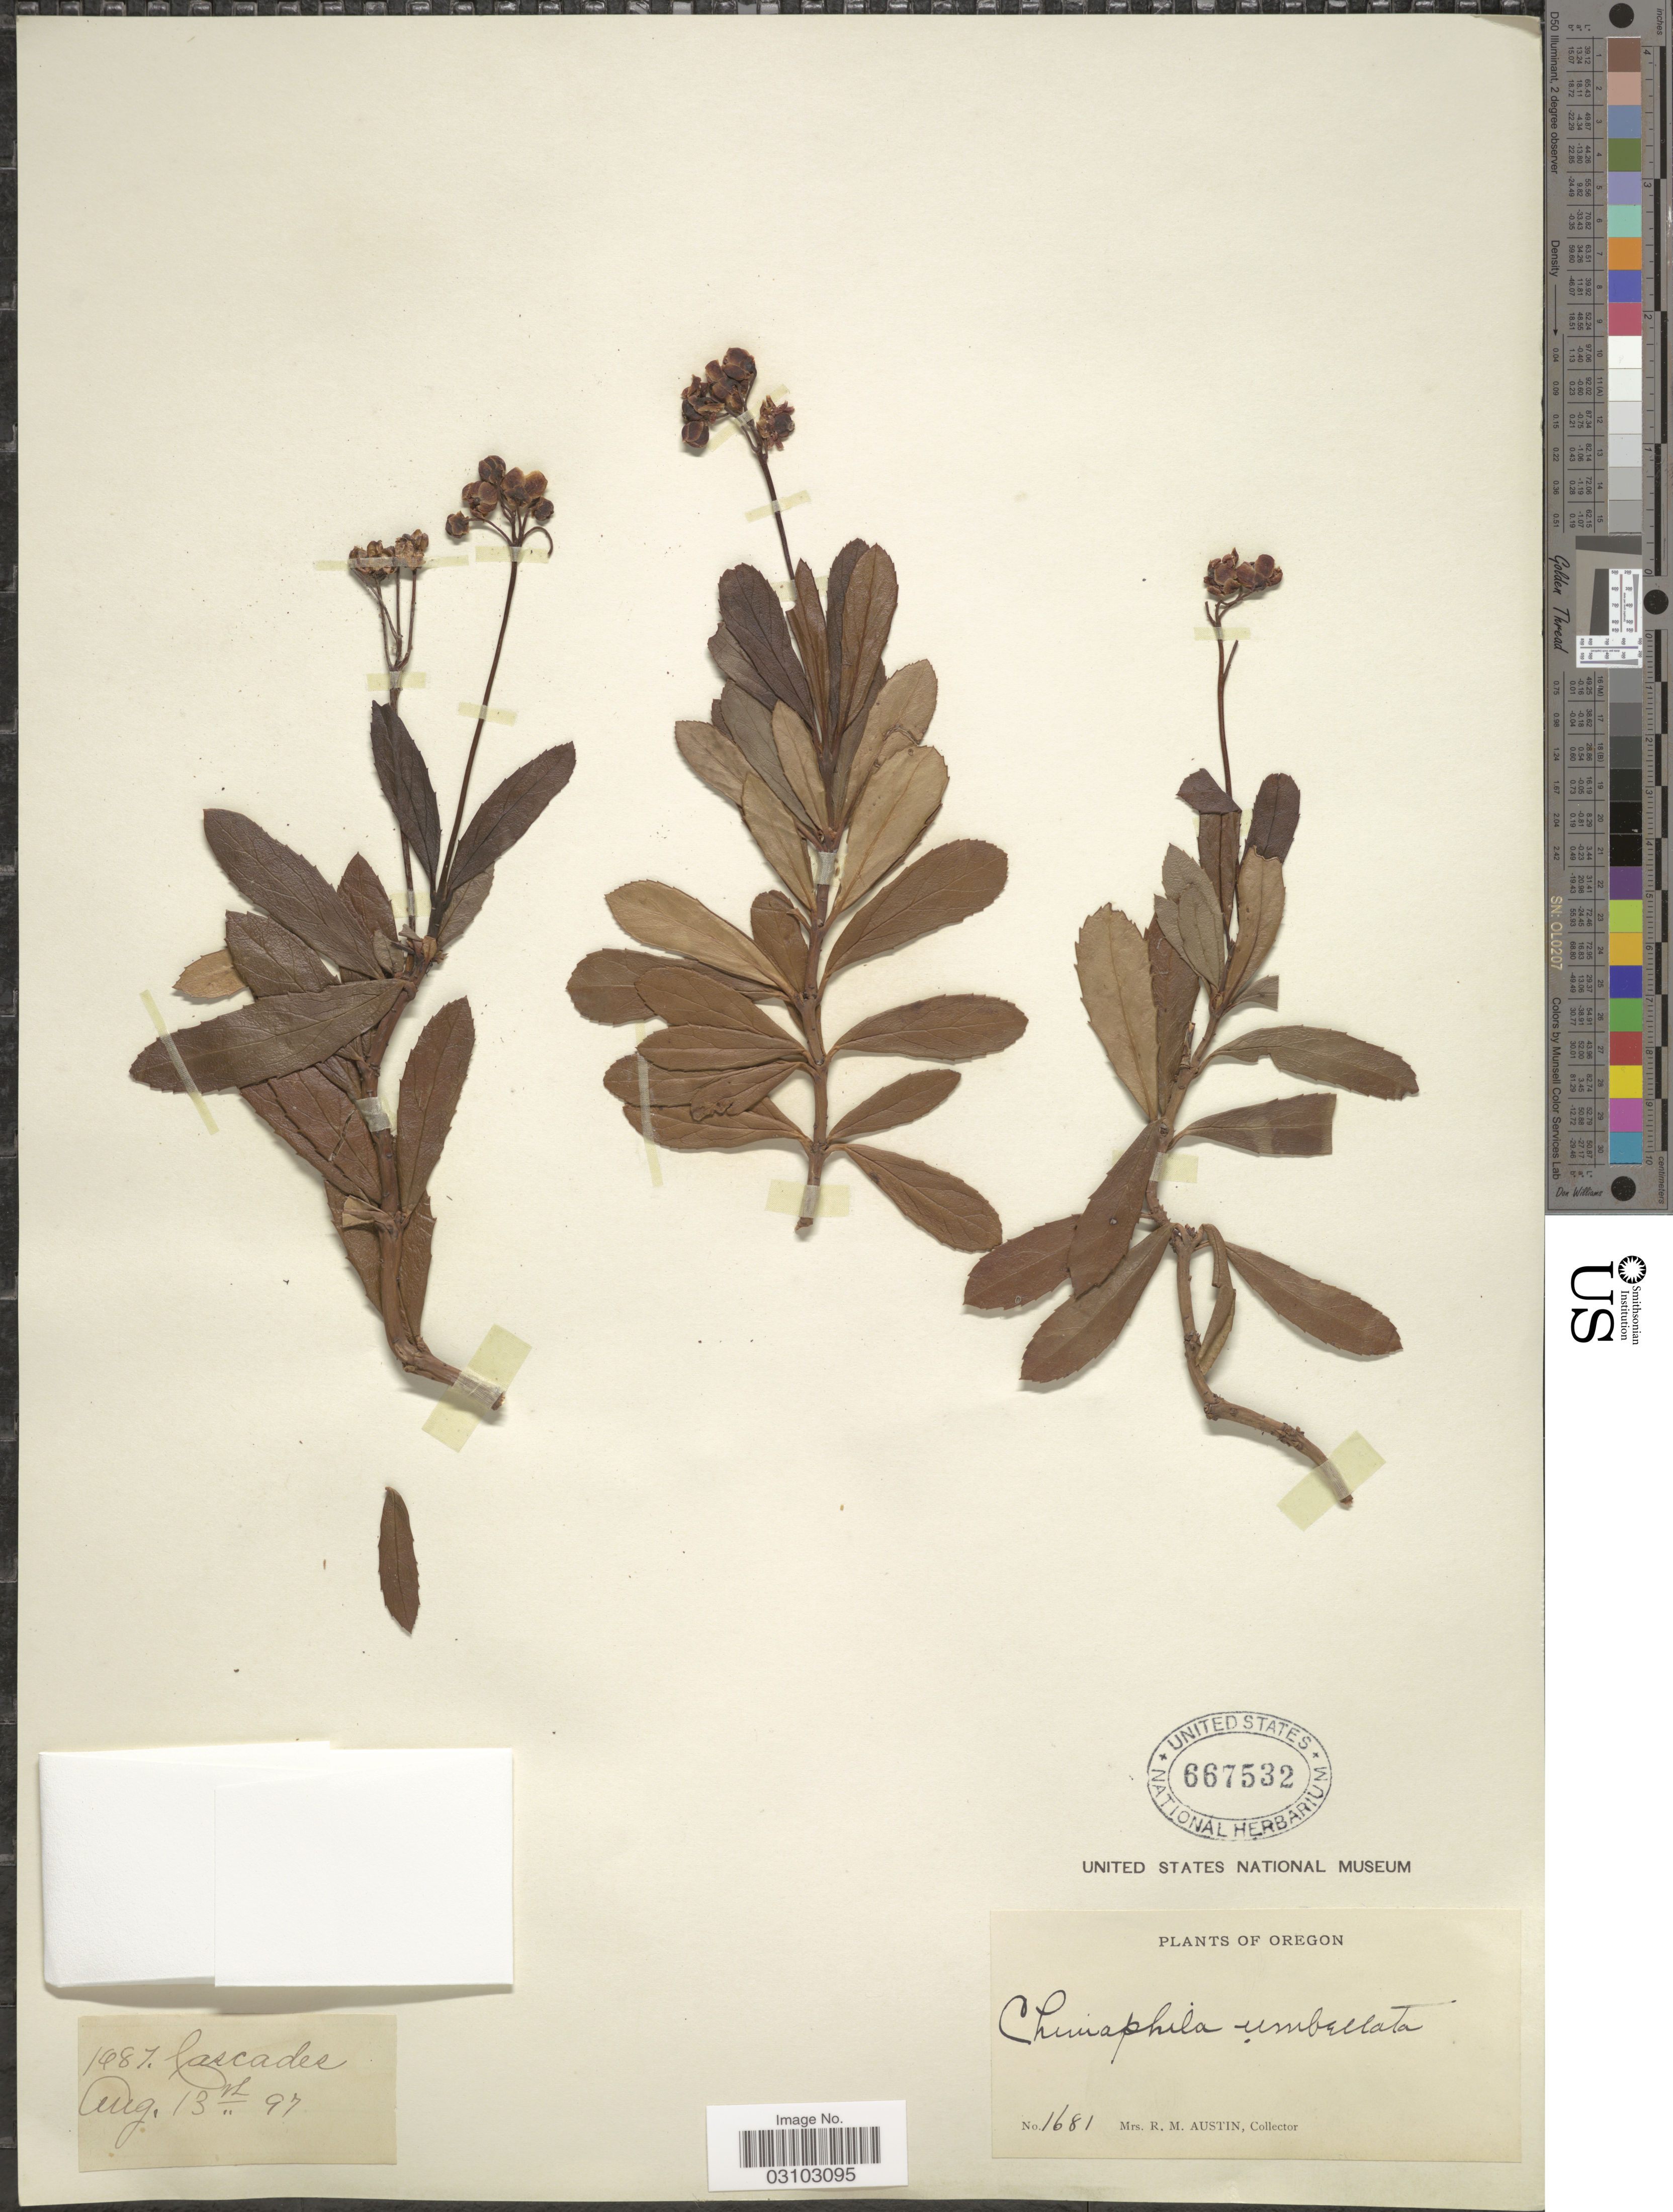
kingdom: Plantae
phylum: Tracheophyta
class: Magnoliopsida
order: Ericales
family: Ericaceae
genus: Chimaphila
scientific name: Chimaphila umbellata var. occidentalis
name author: (Rydb.) S.F. Blake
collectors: R. Austin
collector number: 1681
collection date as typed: Transcribed d/m/y: 13/8/97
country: United States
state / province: Oregon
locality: Cascades .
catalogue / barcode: US 667532